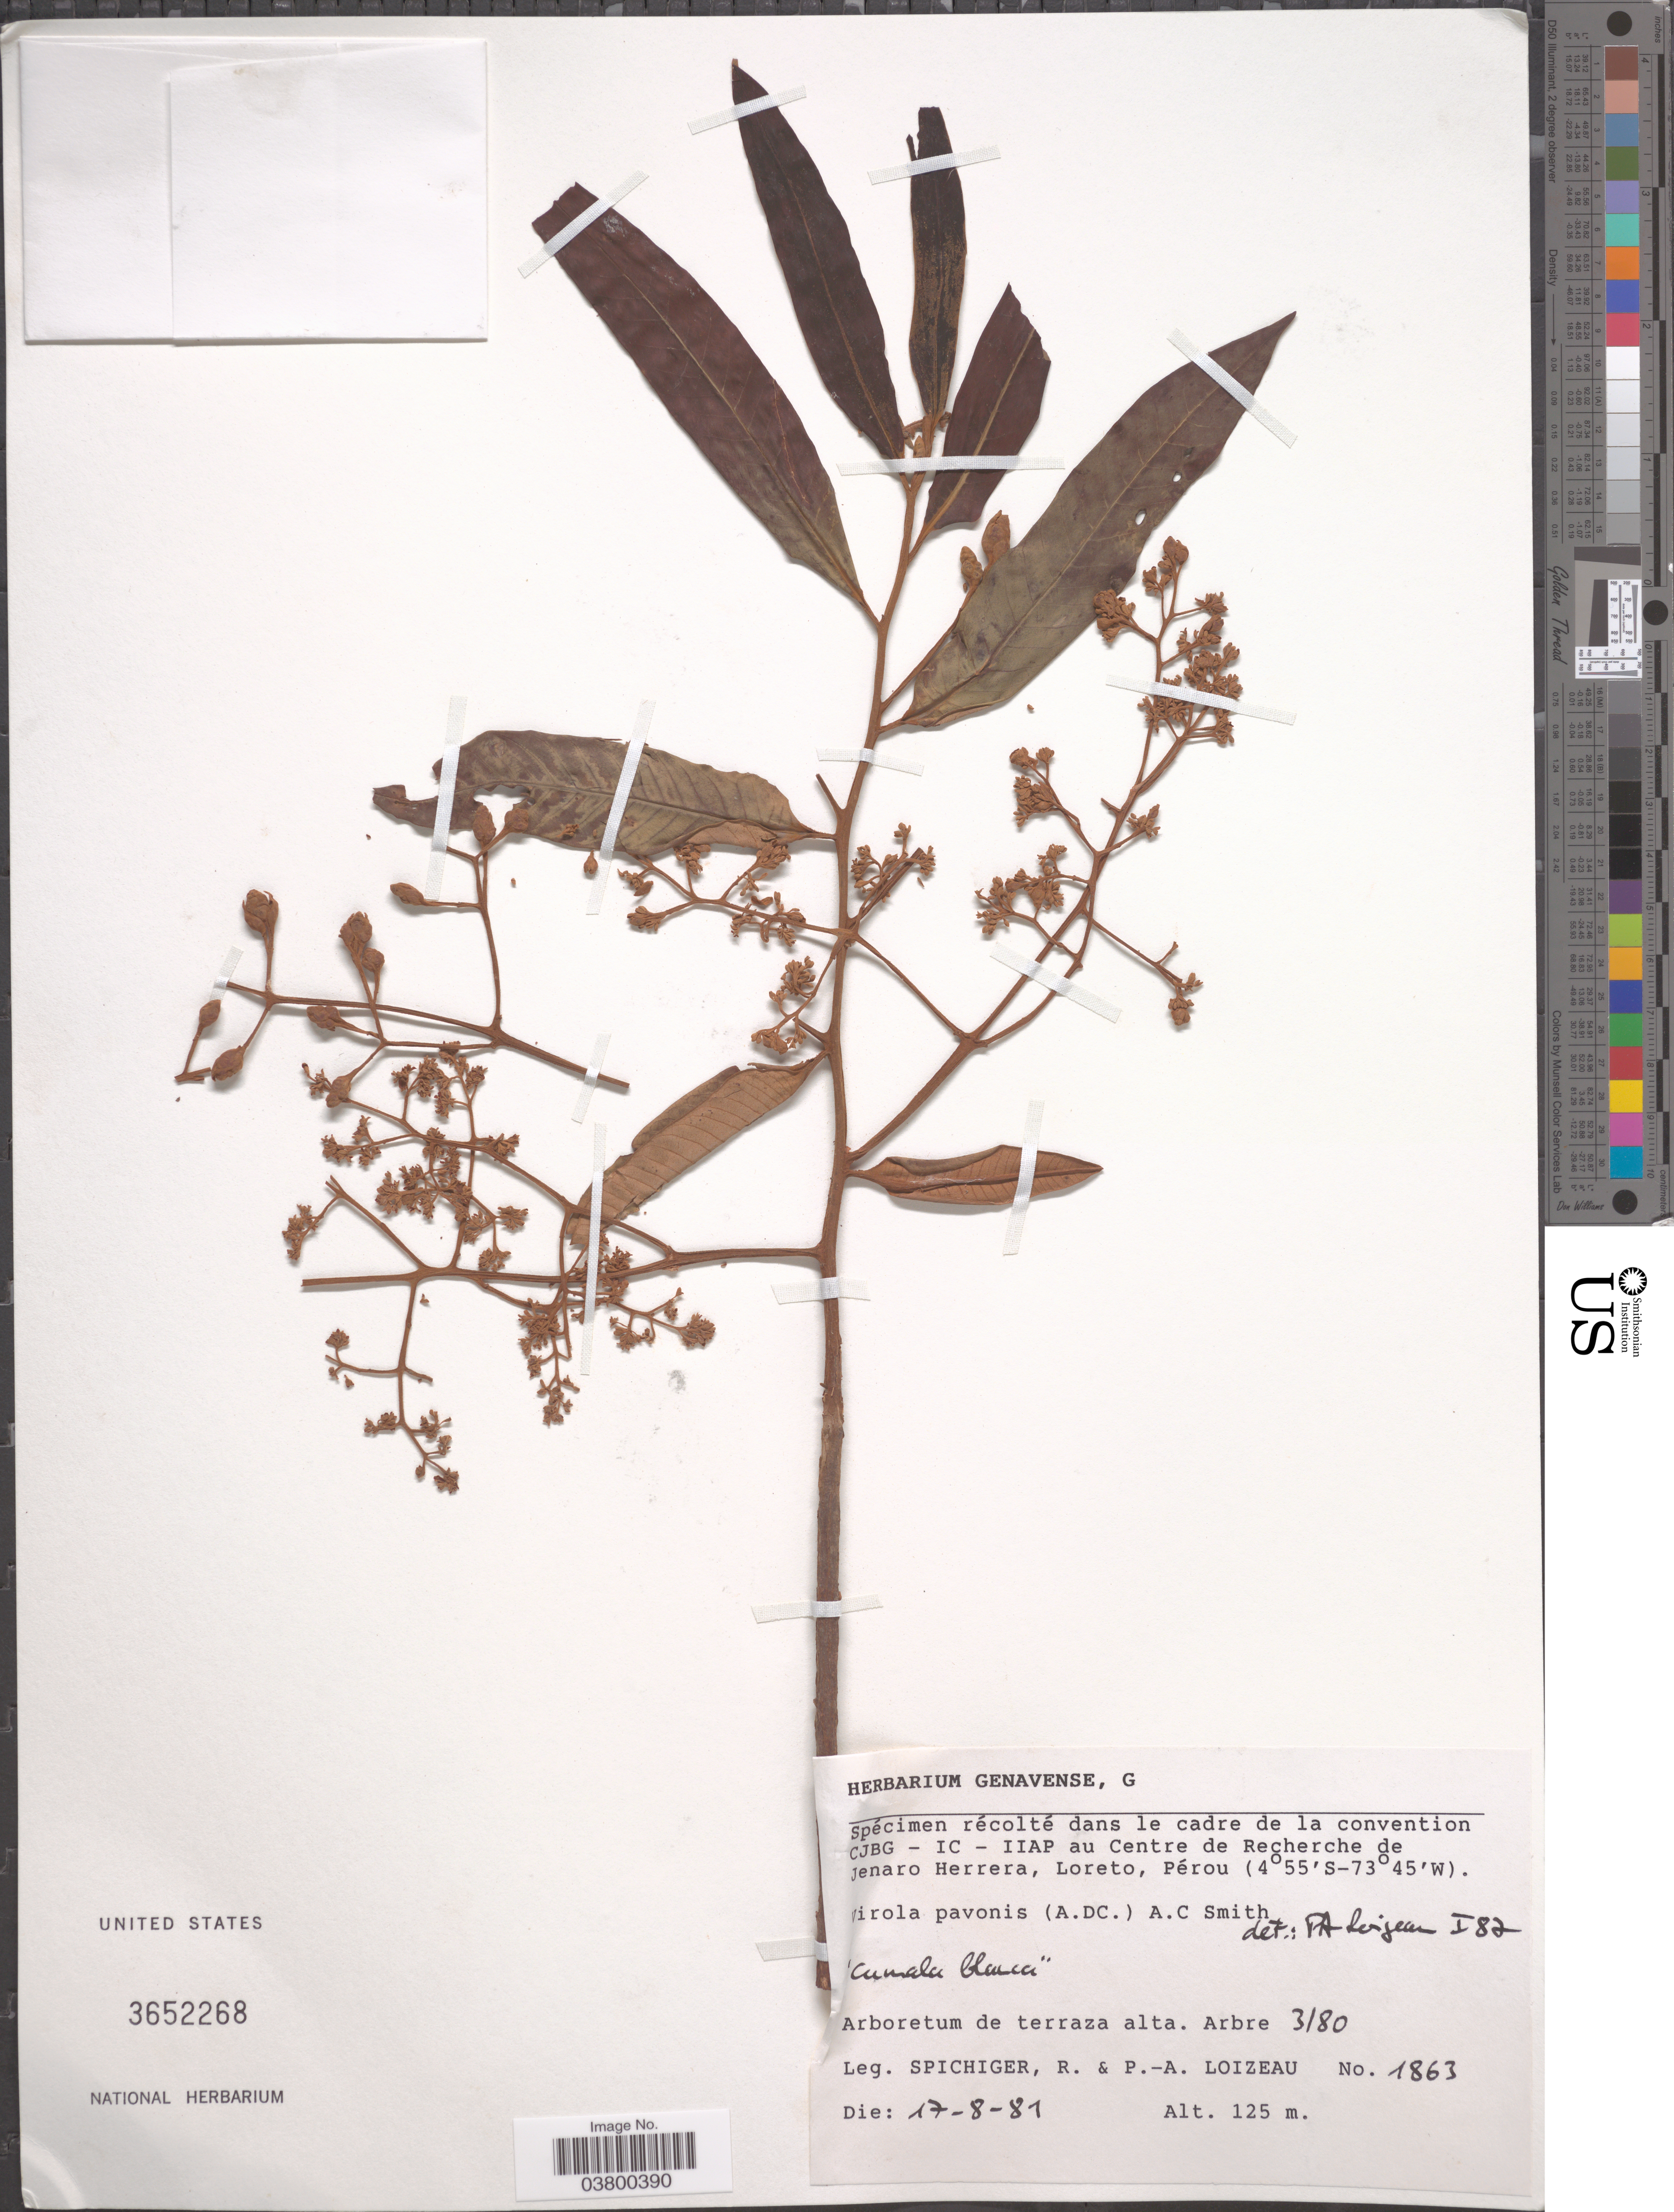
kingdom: Plantae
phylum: Tracheophyta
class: Magnoliopsida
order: Magnoliales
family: Myristicaceae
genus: Virola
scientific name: Virola pavonis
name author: (A. DC.) A.C. Sm.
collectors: R. Spichiger & P. Loizeau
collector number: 1863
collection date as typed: Transcribed d/m/y: 17/8/81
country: Peru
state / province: Loreto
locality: Centre de Recherche de Jenaro Herrera, Loreto, Pérou. Arboretum de terraza alta - Arbre 3/80.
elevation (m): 125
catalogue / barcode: US 3652268